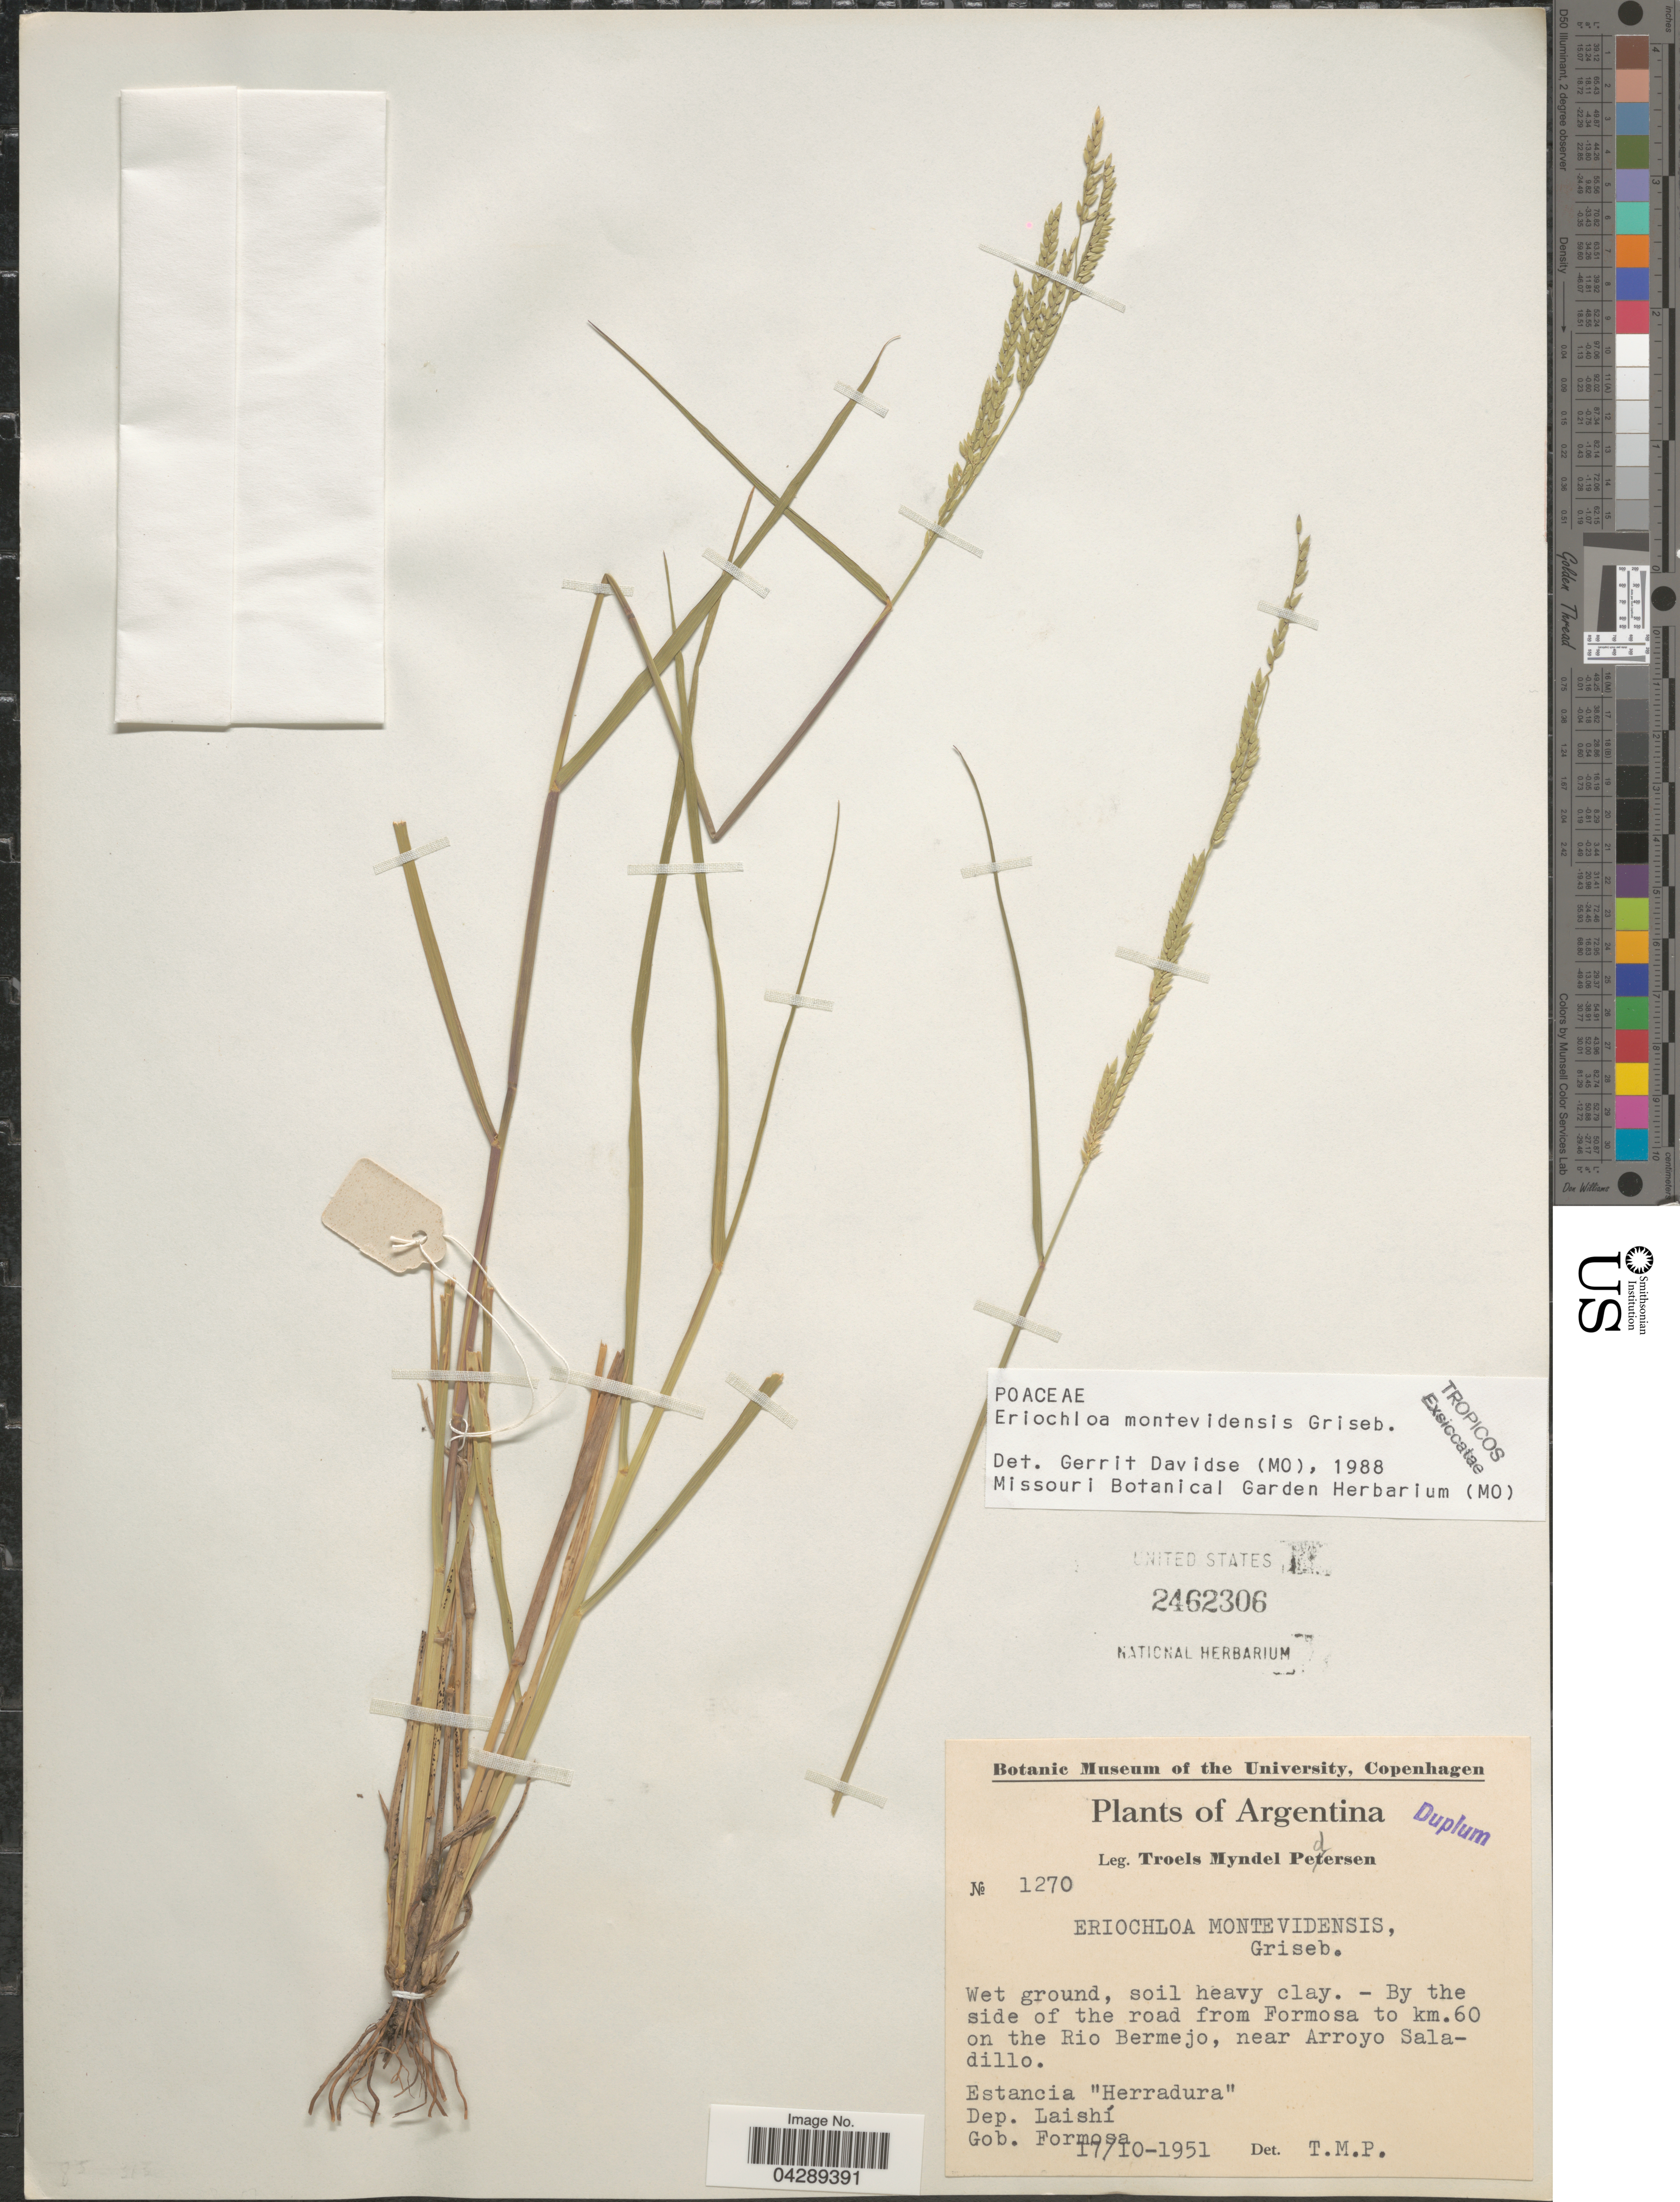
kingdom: Plantae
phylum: Tracheophyta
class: Liliopsida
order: Poales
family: Poaceae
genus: Eriochloa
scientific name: Eriochloa montevidensis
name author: Griseb.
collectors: T. Pederson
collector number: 1270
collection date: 1951-10-17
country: Argentina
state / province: Formosa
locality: By the side of the road from Formosa to km.60 on the Rio Bermejo, near Arroyo Saladillo. Estancia "Herradura" Dep. Laishí. Gob. Formosa.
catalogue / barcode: US 2462306